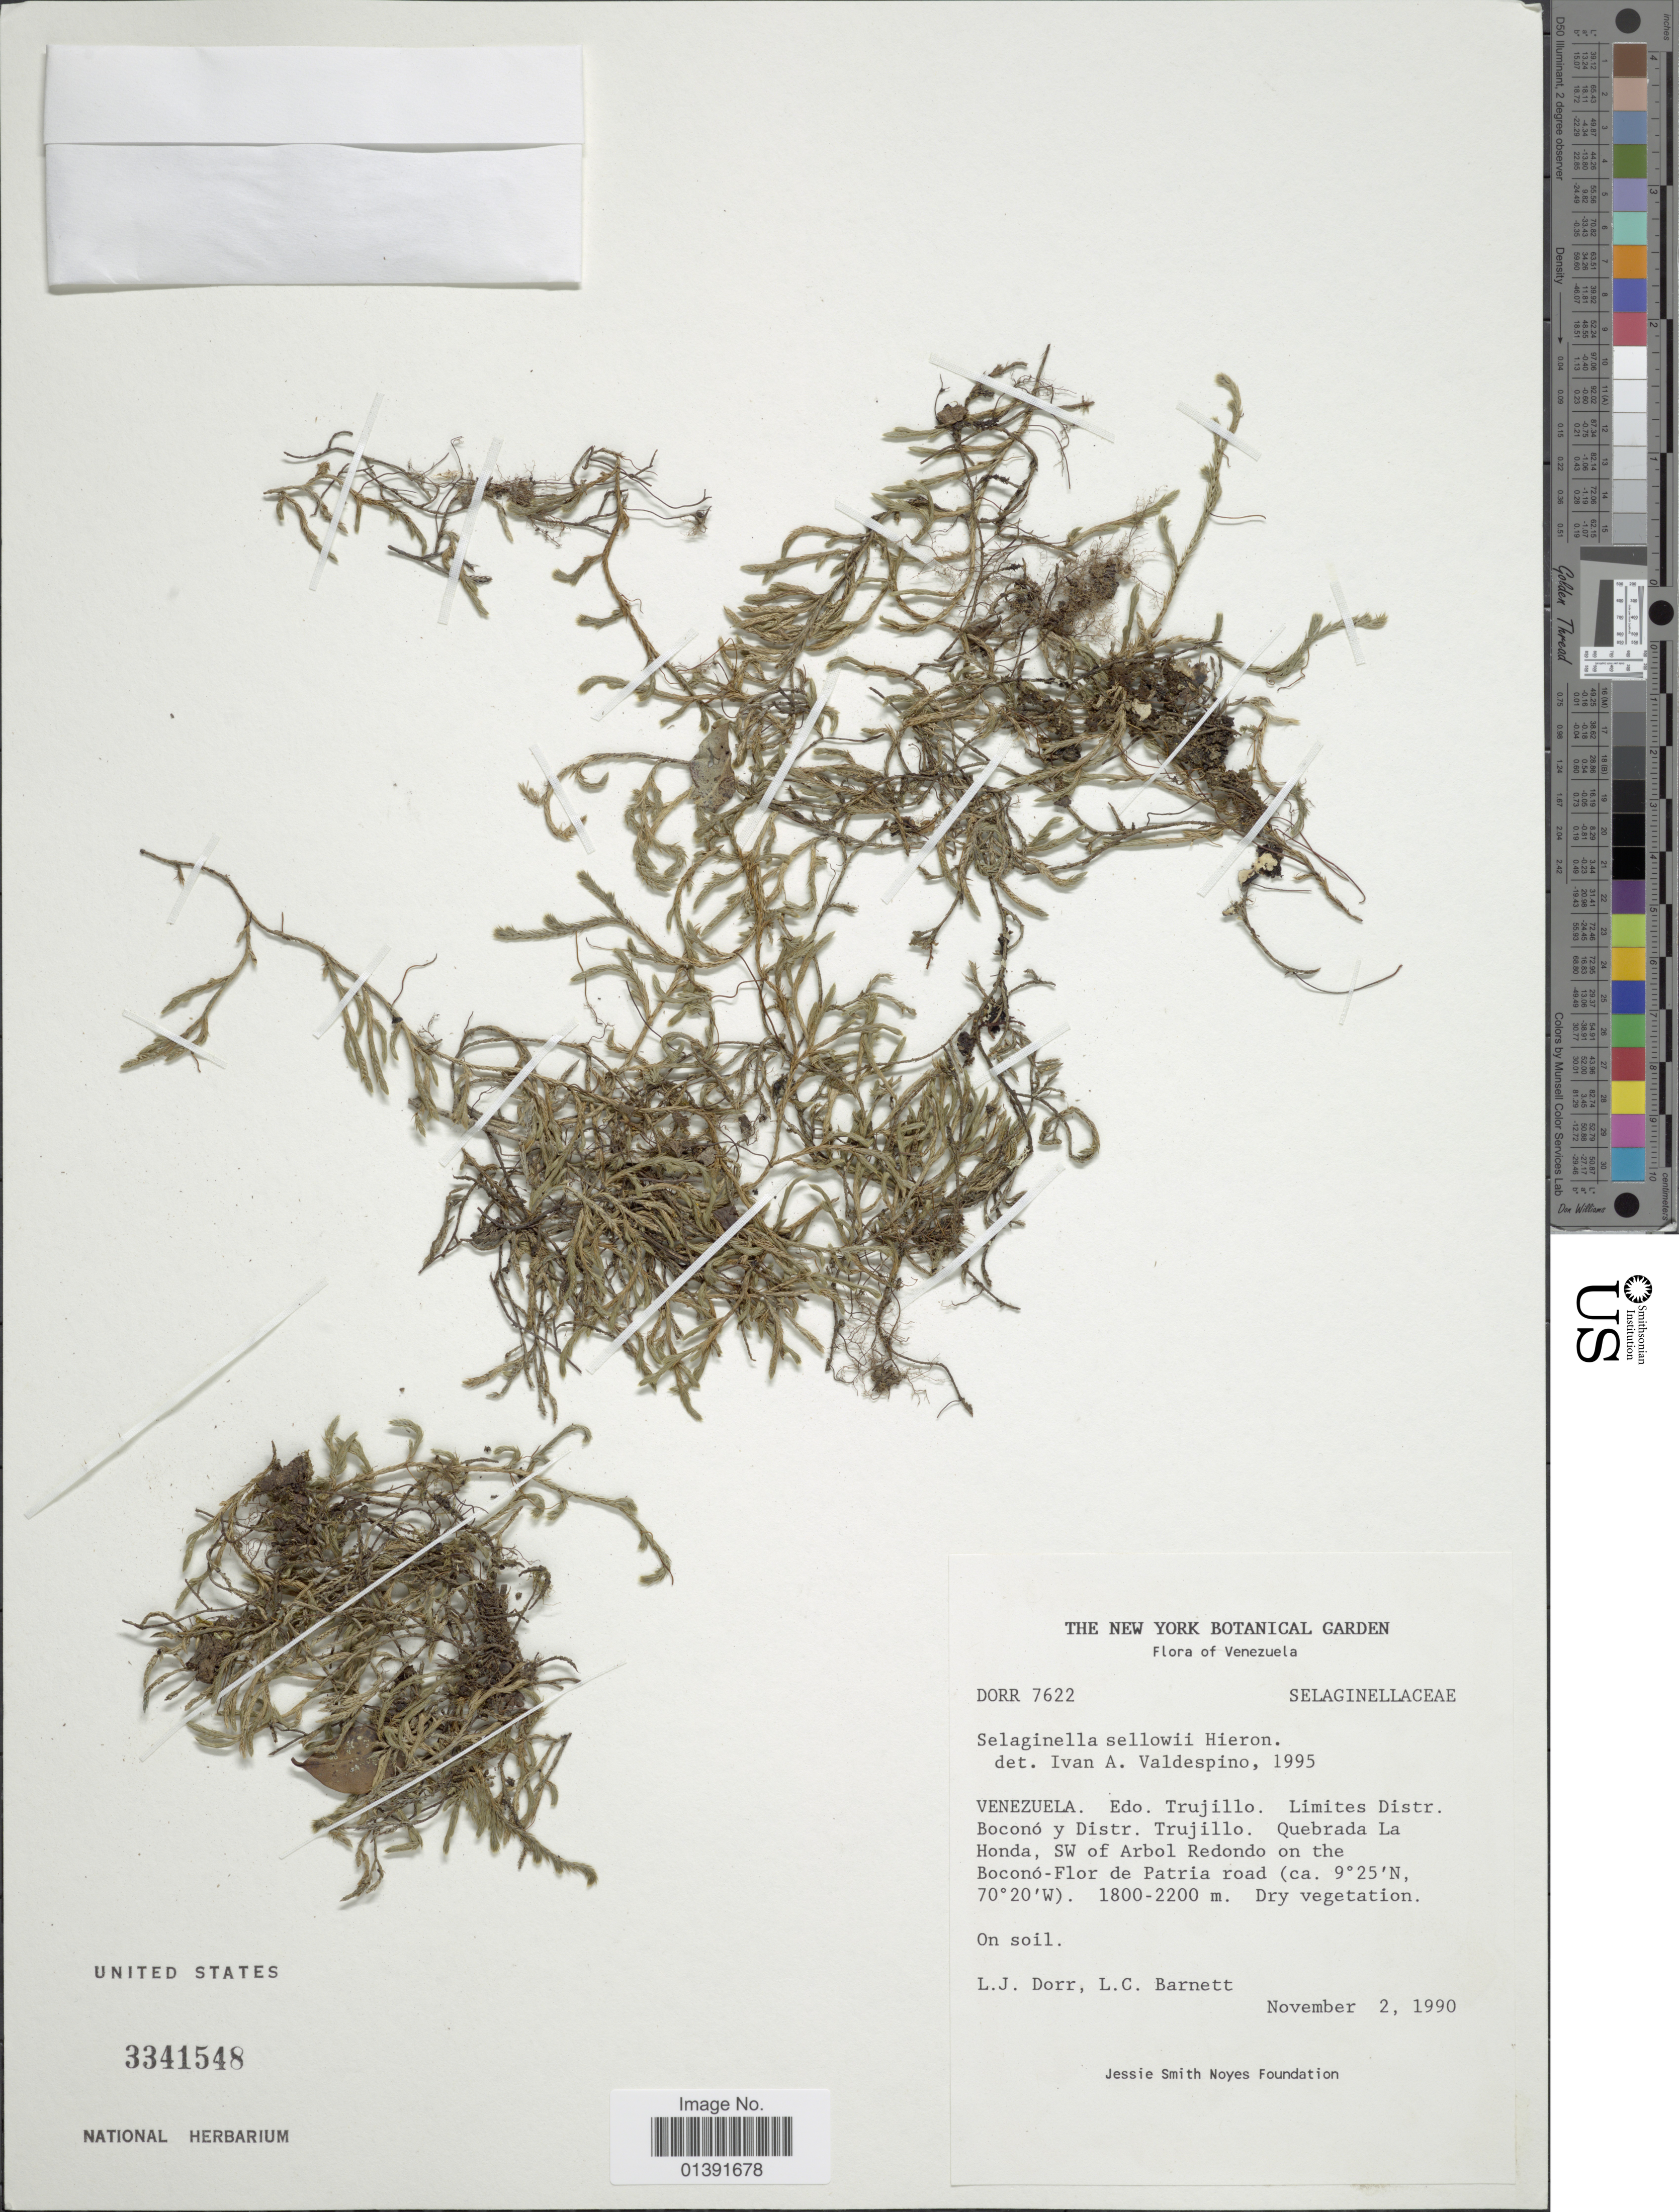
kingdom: Plantae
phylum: Tracheophyta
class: Lycopodiopsida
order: Selaginellales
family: Selaginellaceae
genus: Selaginella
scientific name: Selaginella sellowii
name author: Hieron.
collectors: L. J. Dorr & L. C. Barnett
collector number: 7622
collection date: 1990-11-02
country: Venezuela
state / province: Trujillo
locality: Limites Distr. Boconó y Distr. Trujillo. Quebrada La Honda, SW of Arbol Redondo on the Boconó-Flor de Patria road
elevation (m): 1800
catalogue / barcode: US 3341548